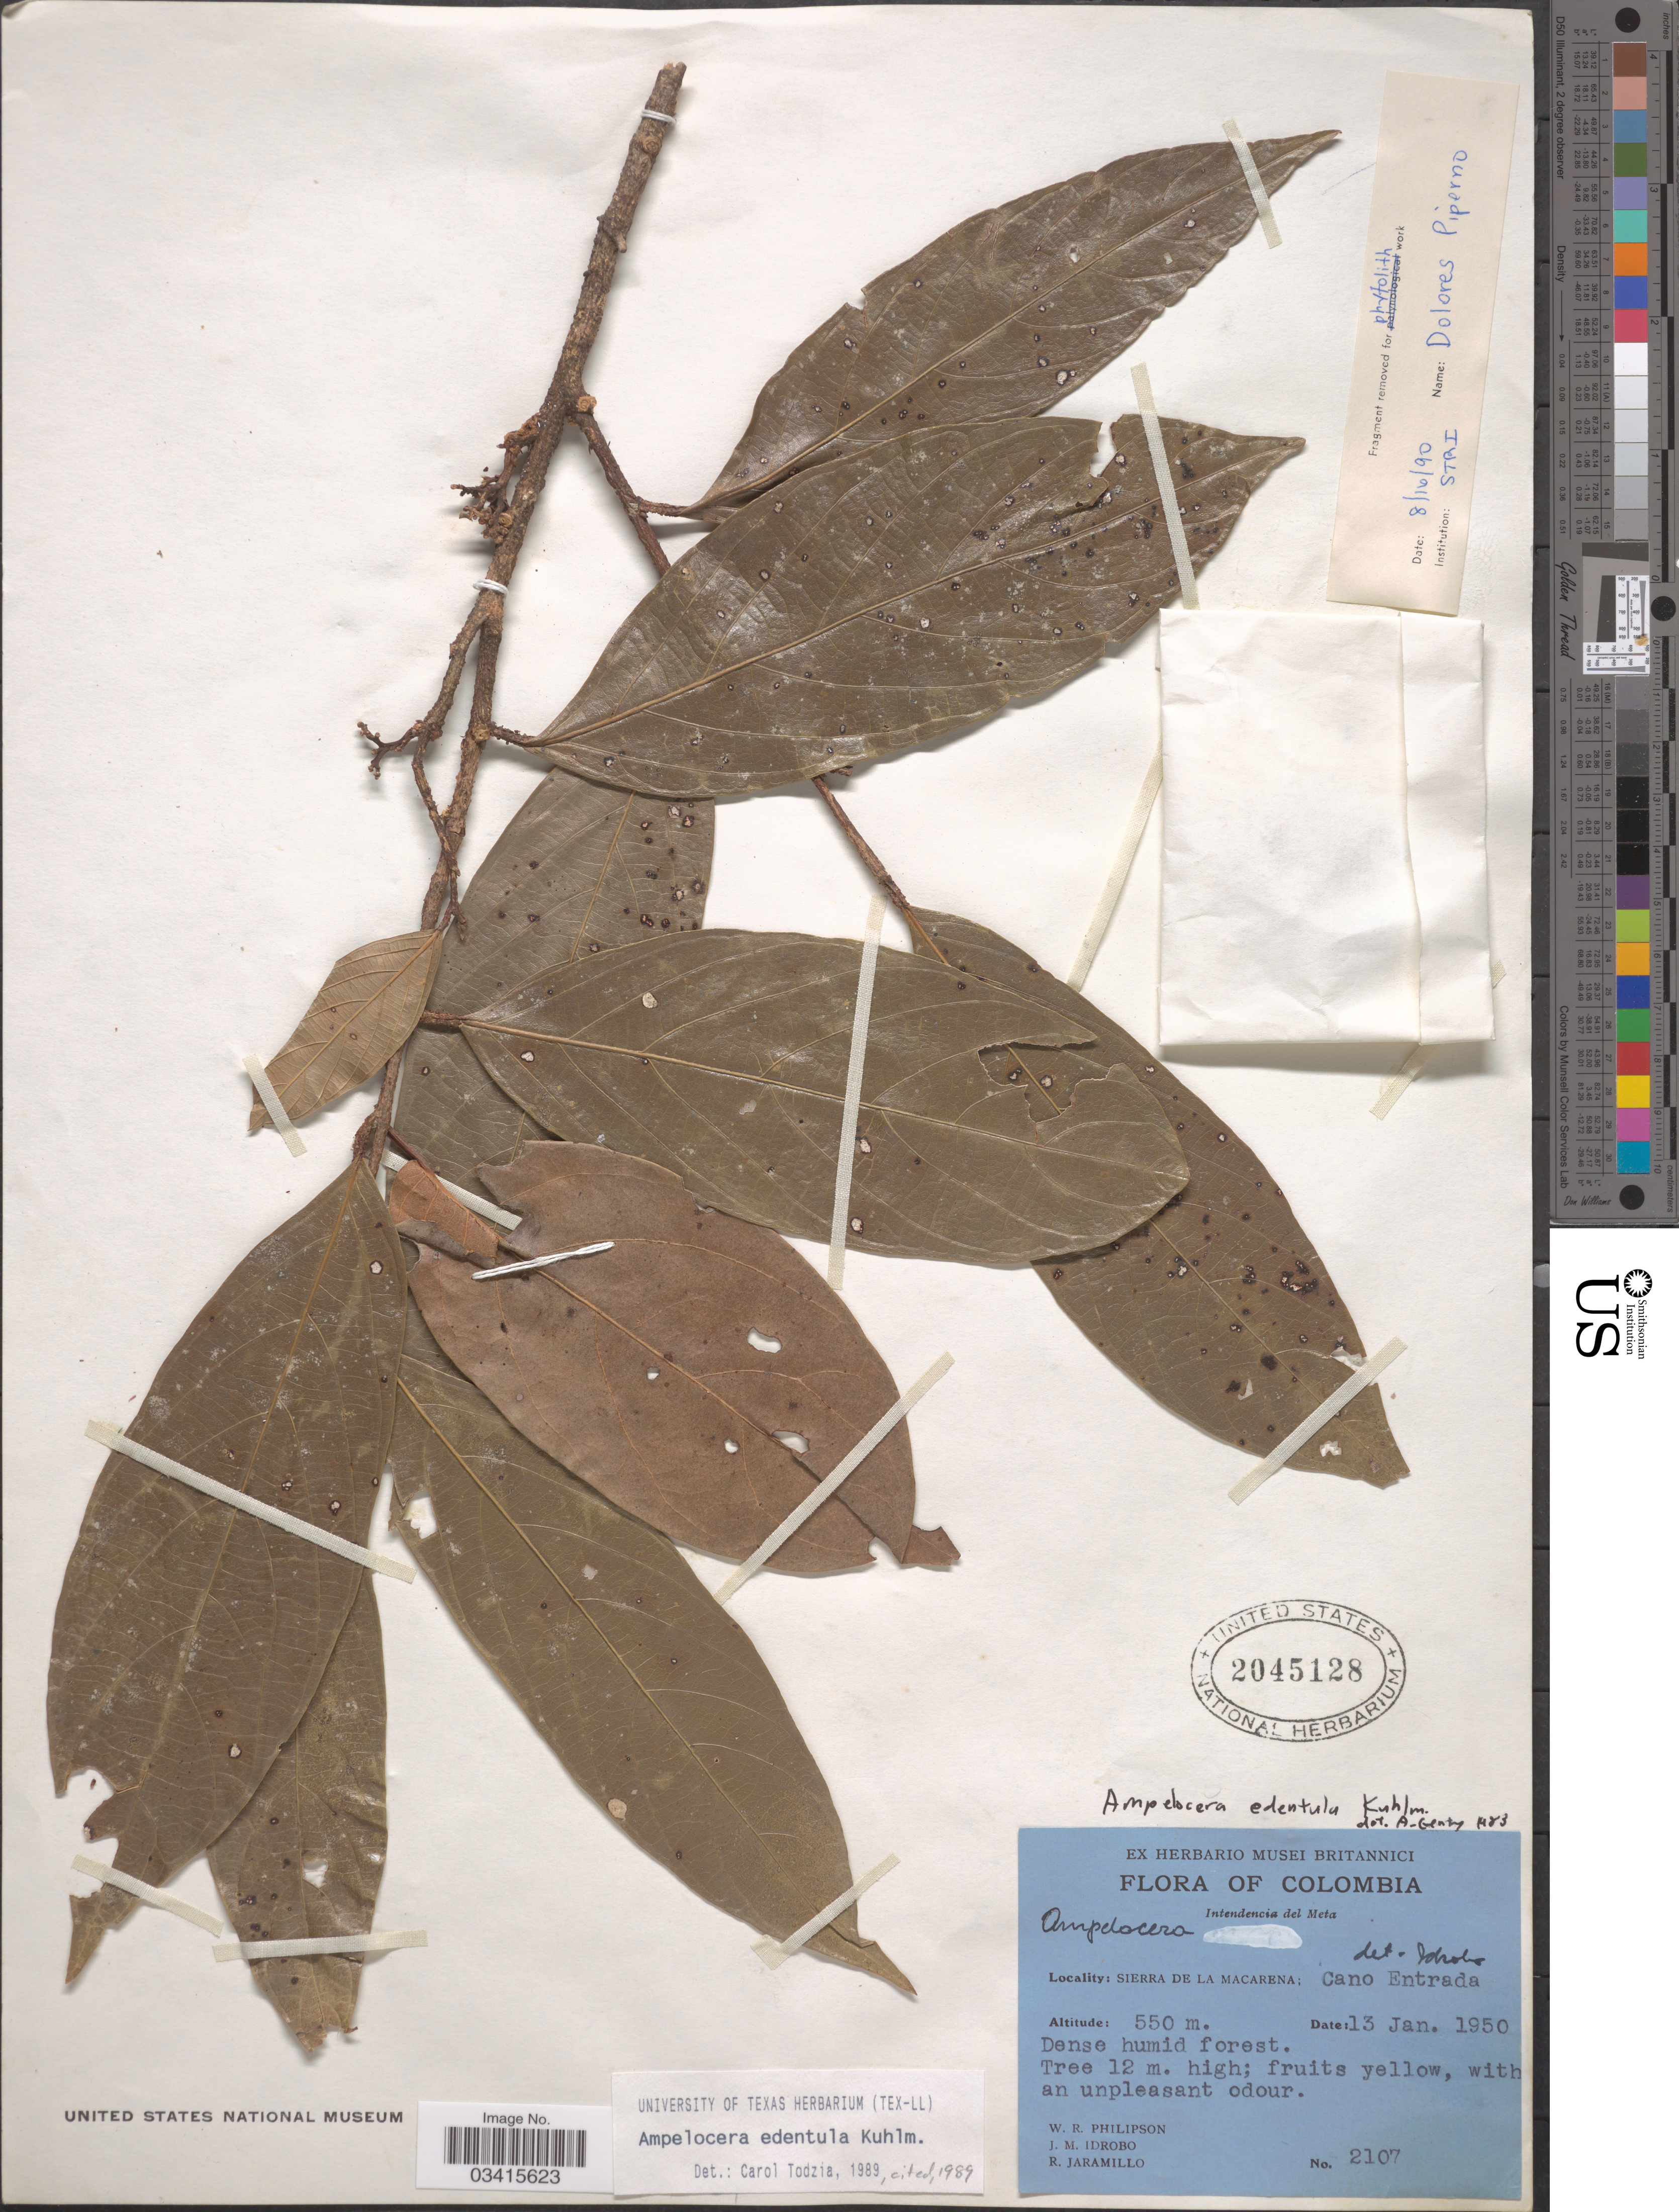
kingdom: Plantae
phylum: Tracheophyta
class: Magnoliopsida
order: Rosales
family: Cannabaceae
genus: Ampelocera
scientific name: Ampelocera edentula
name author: Kuhlm.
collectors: W. R. Philipson, J. M. Idrobo & R. Jaramillo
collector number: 2107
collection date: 1950-01-13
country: Colombia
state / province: Meta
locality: Intendencia del Meta. Sierra de La Macarena: Cano Entrada.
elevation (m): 550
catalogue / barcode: US 2045128